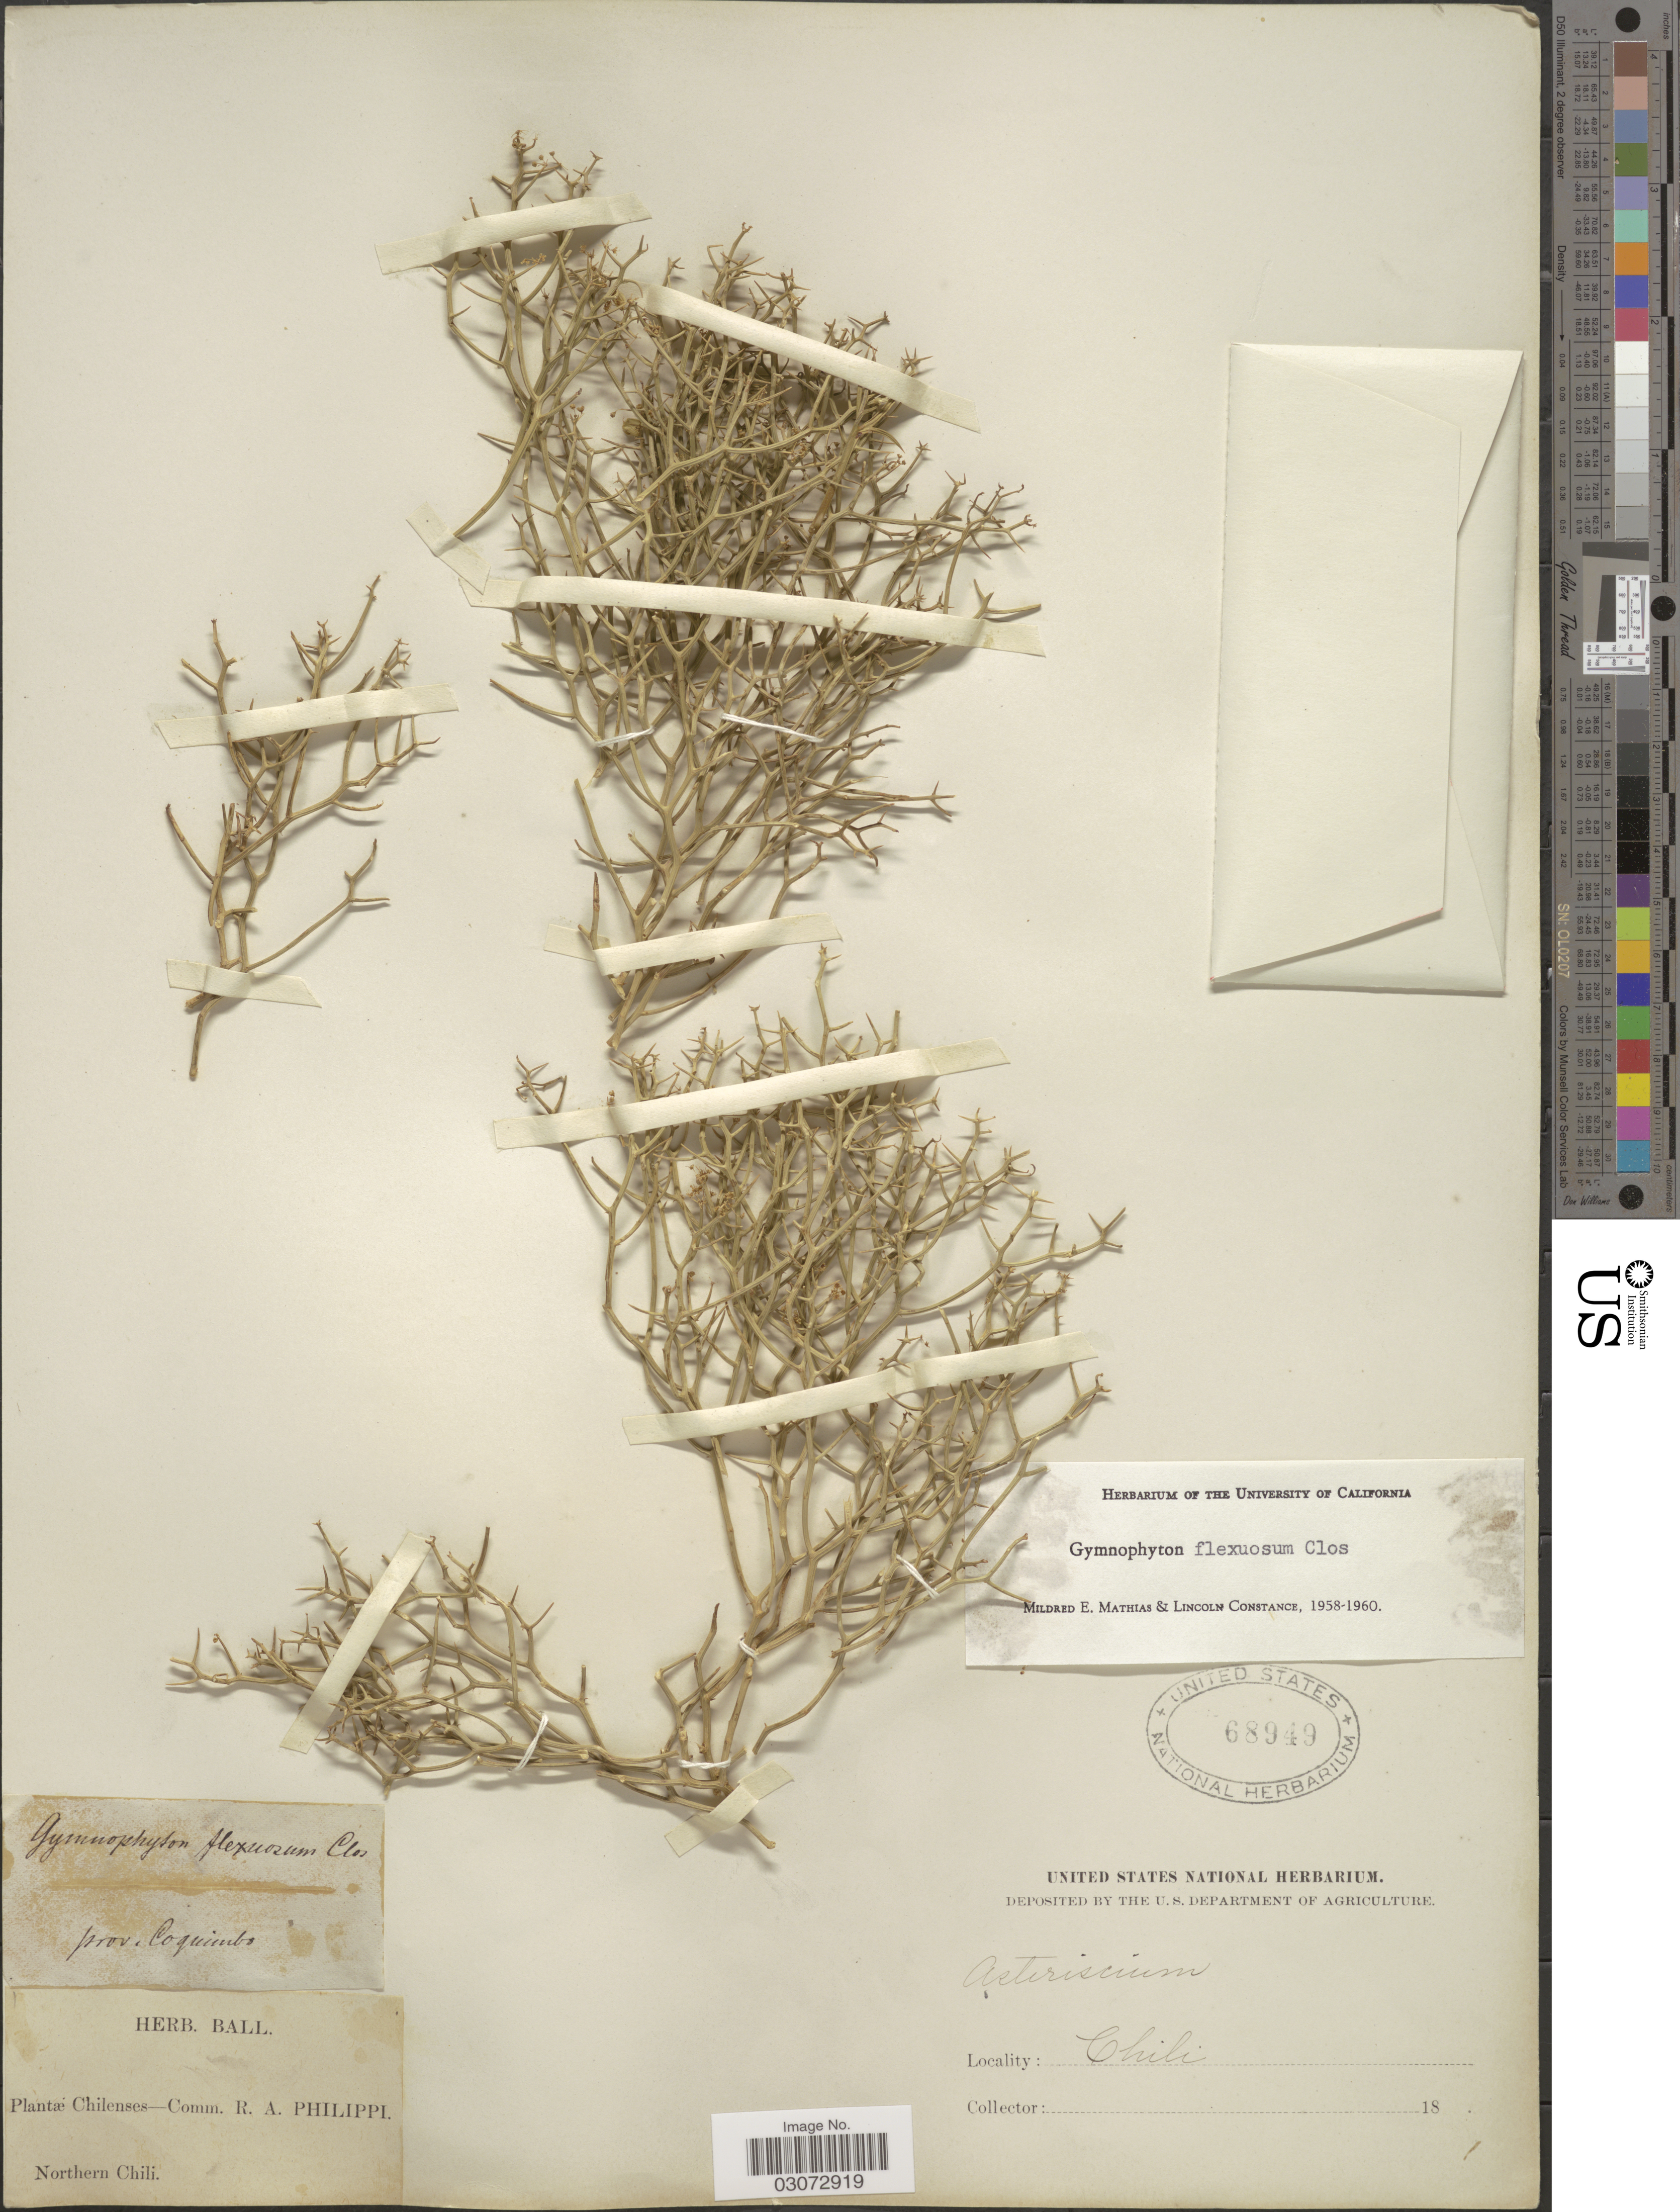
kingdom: Plantae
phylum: Tracheophyta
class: Magnoliopsida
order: Apiales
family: Apiaceae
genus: Gymnophyton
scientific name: Gymnophyton flexuosum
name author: Clos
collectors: ex herb. Ball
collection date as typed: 18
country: Chile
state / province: Coquimbo (IV)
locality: Northern Chili.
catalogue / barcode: US 68949